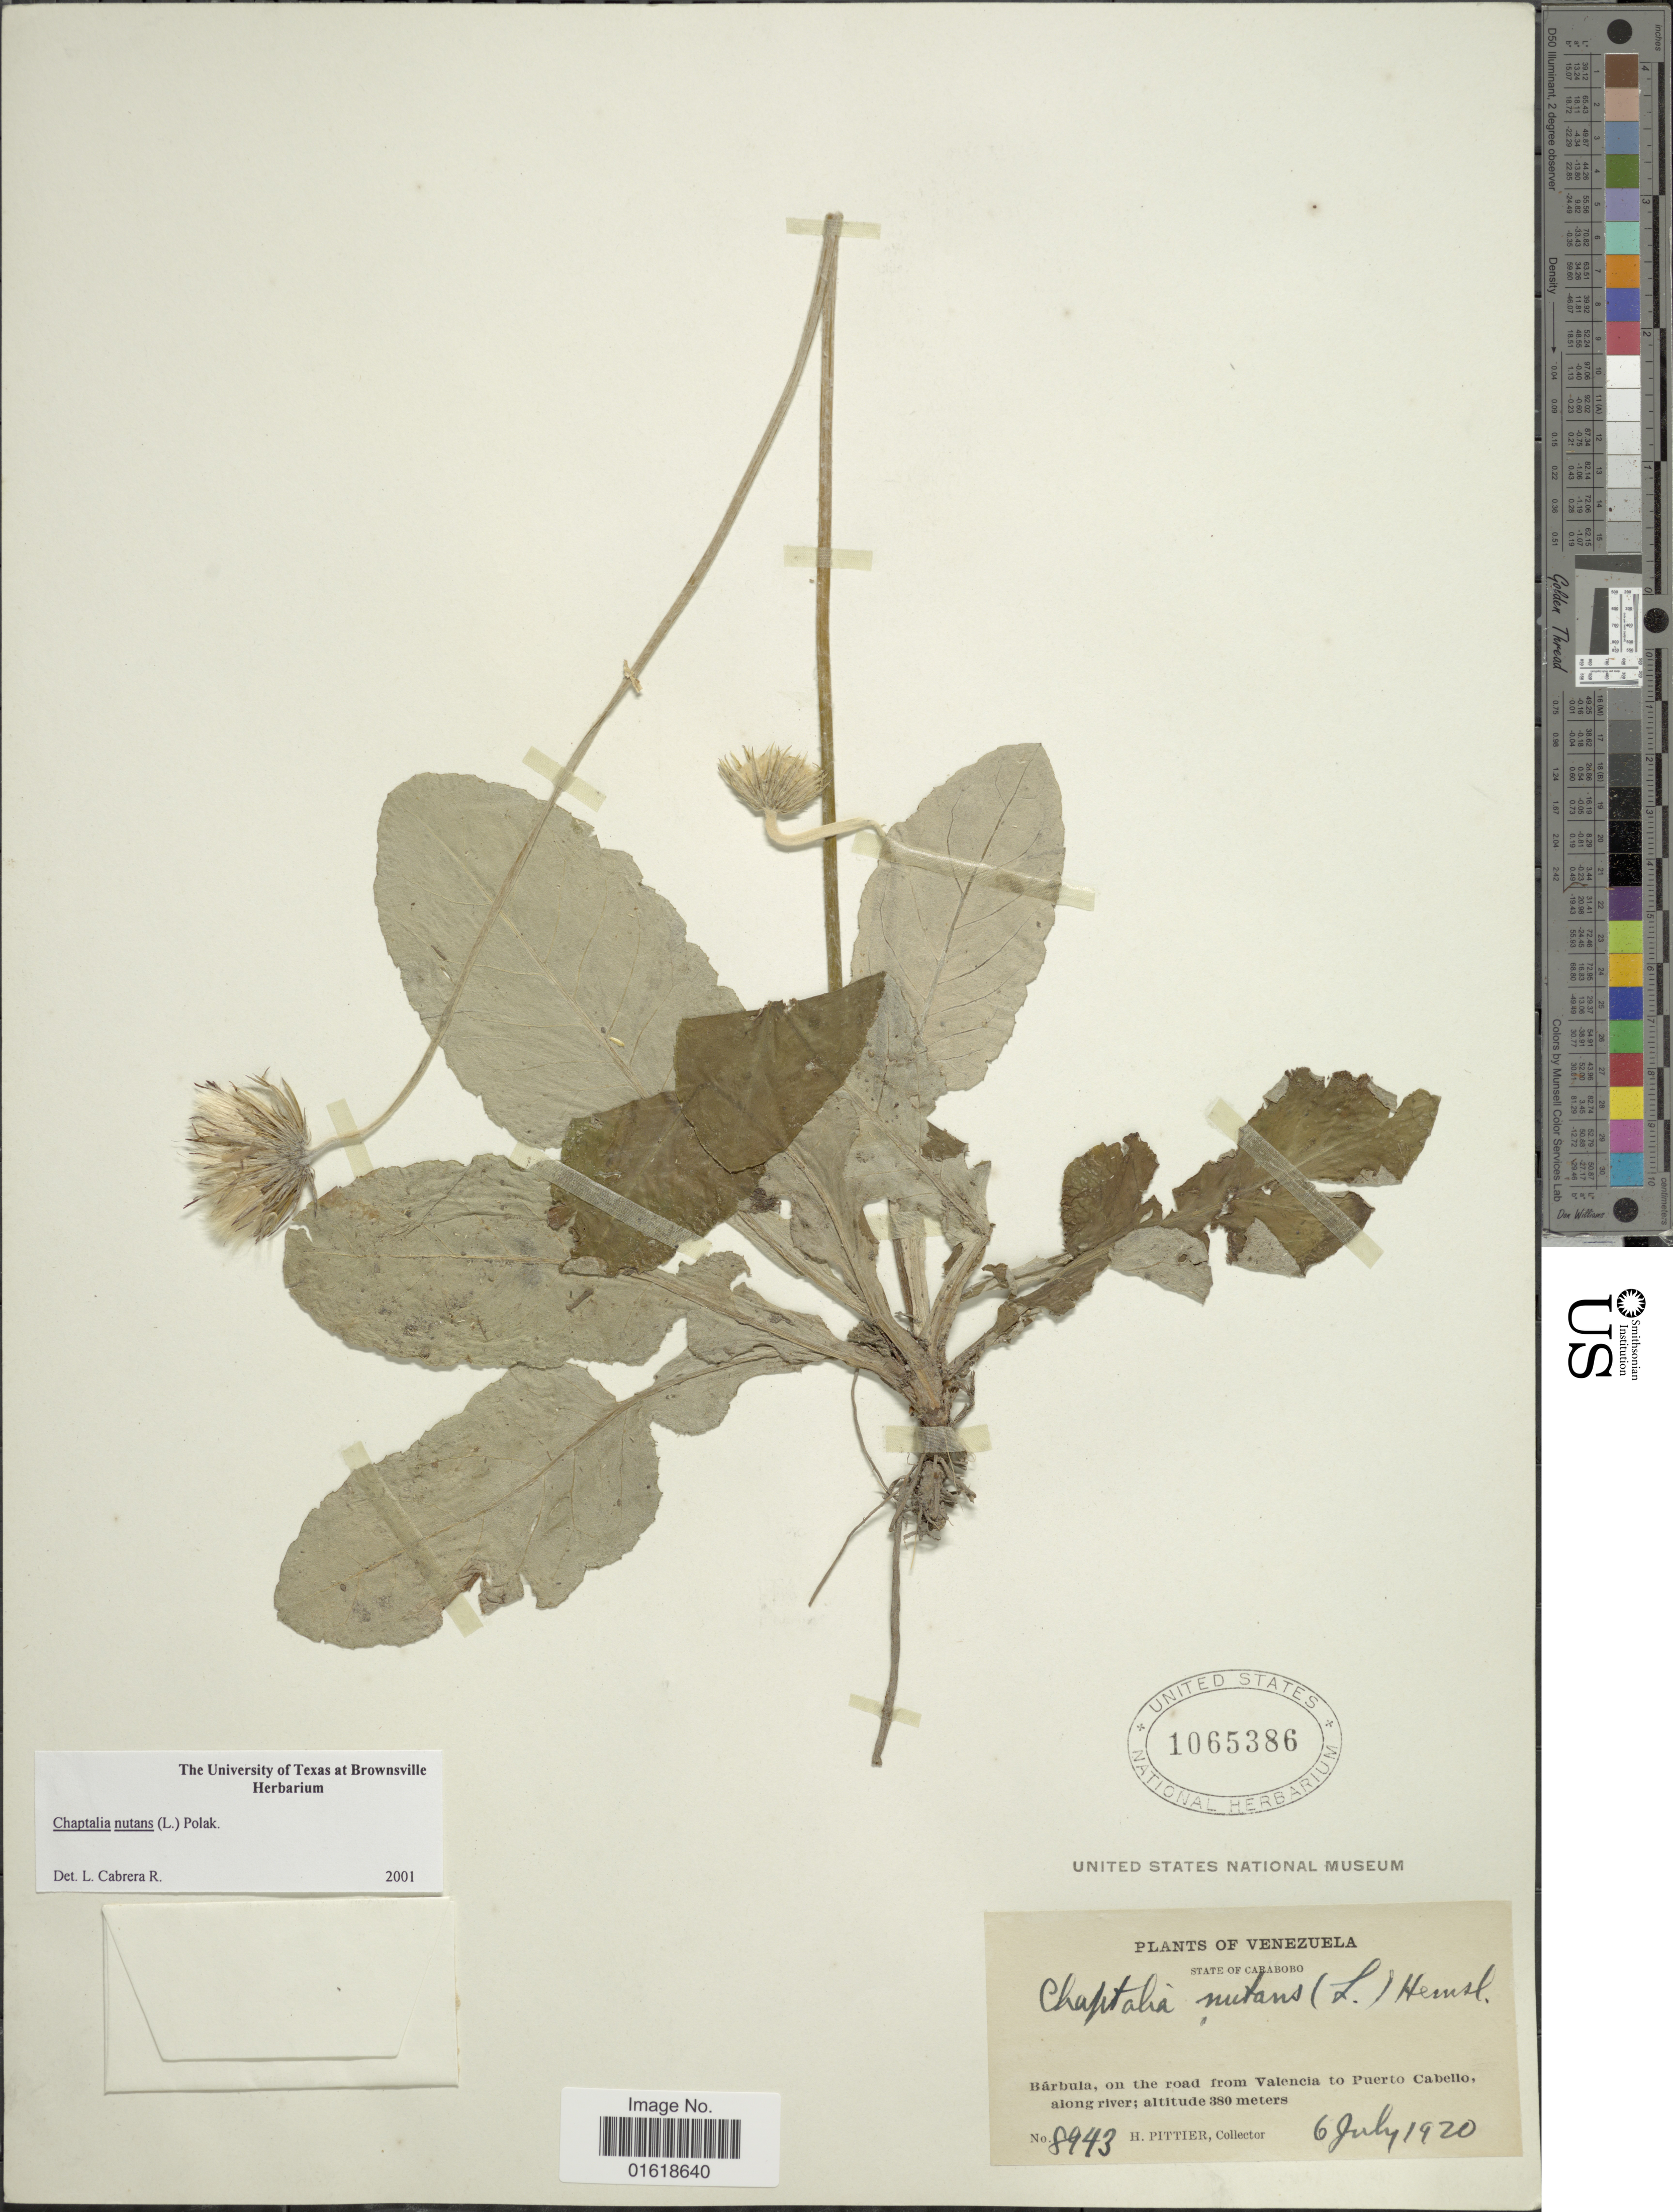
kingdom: Plantae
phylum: Tracheophyta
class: Magnoliopsida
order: Asterales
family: Asteraceae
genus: Chaptalia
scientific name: Chaptalia nutans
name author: (L.) Pol.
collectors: H. F. Pittier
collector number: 8943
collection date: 1920-07-06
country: Venezuela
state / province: Carabobo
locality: State of Carabobo. Bárbula, on the road from Valencia to Puerto Cabello, along river.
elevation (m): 380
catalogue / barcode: US 1065386